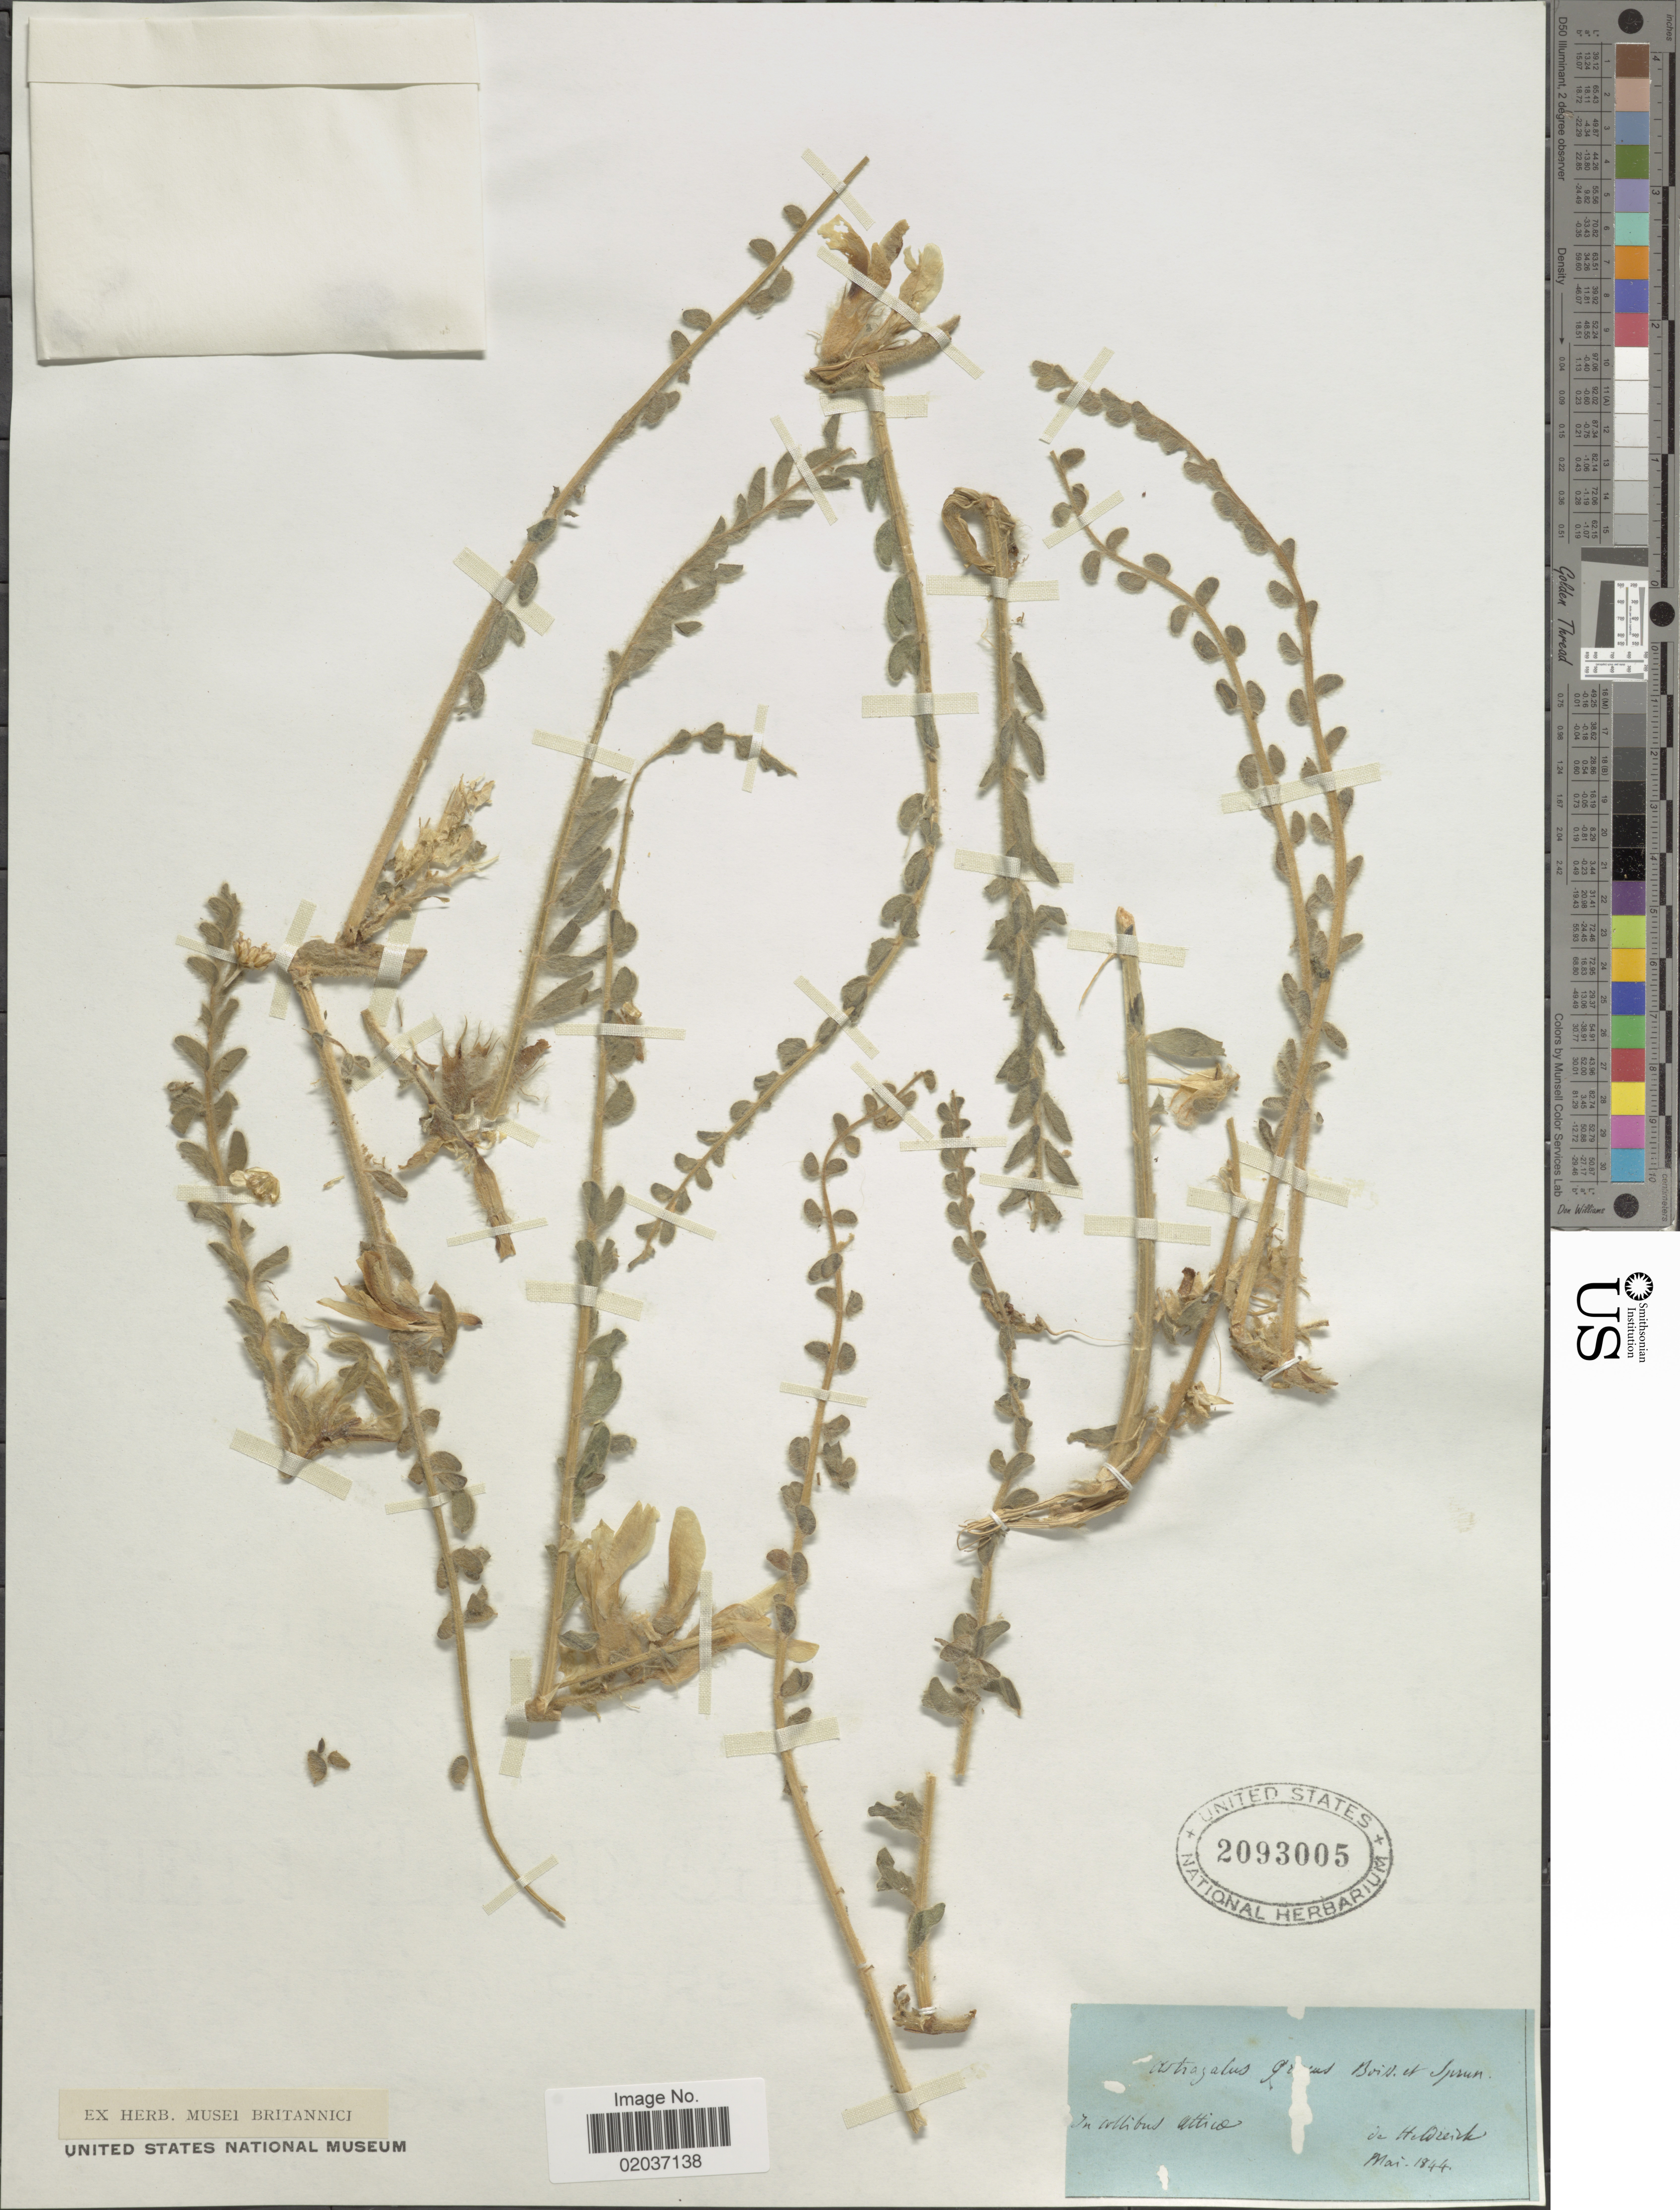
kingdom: Plantae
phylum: Tracheophyta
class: Magnoliopsida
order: Fabales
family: Fabaceae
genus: Astragalus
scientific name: Astragalus graecus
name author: Boiss.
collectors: -. de Heldreich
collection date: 1844-05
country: Greece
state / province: Attica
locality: In collibus Attica.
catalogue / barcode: US 2093005